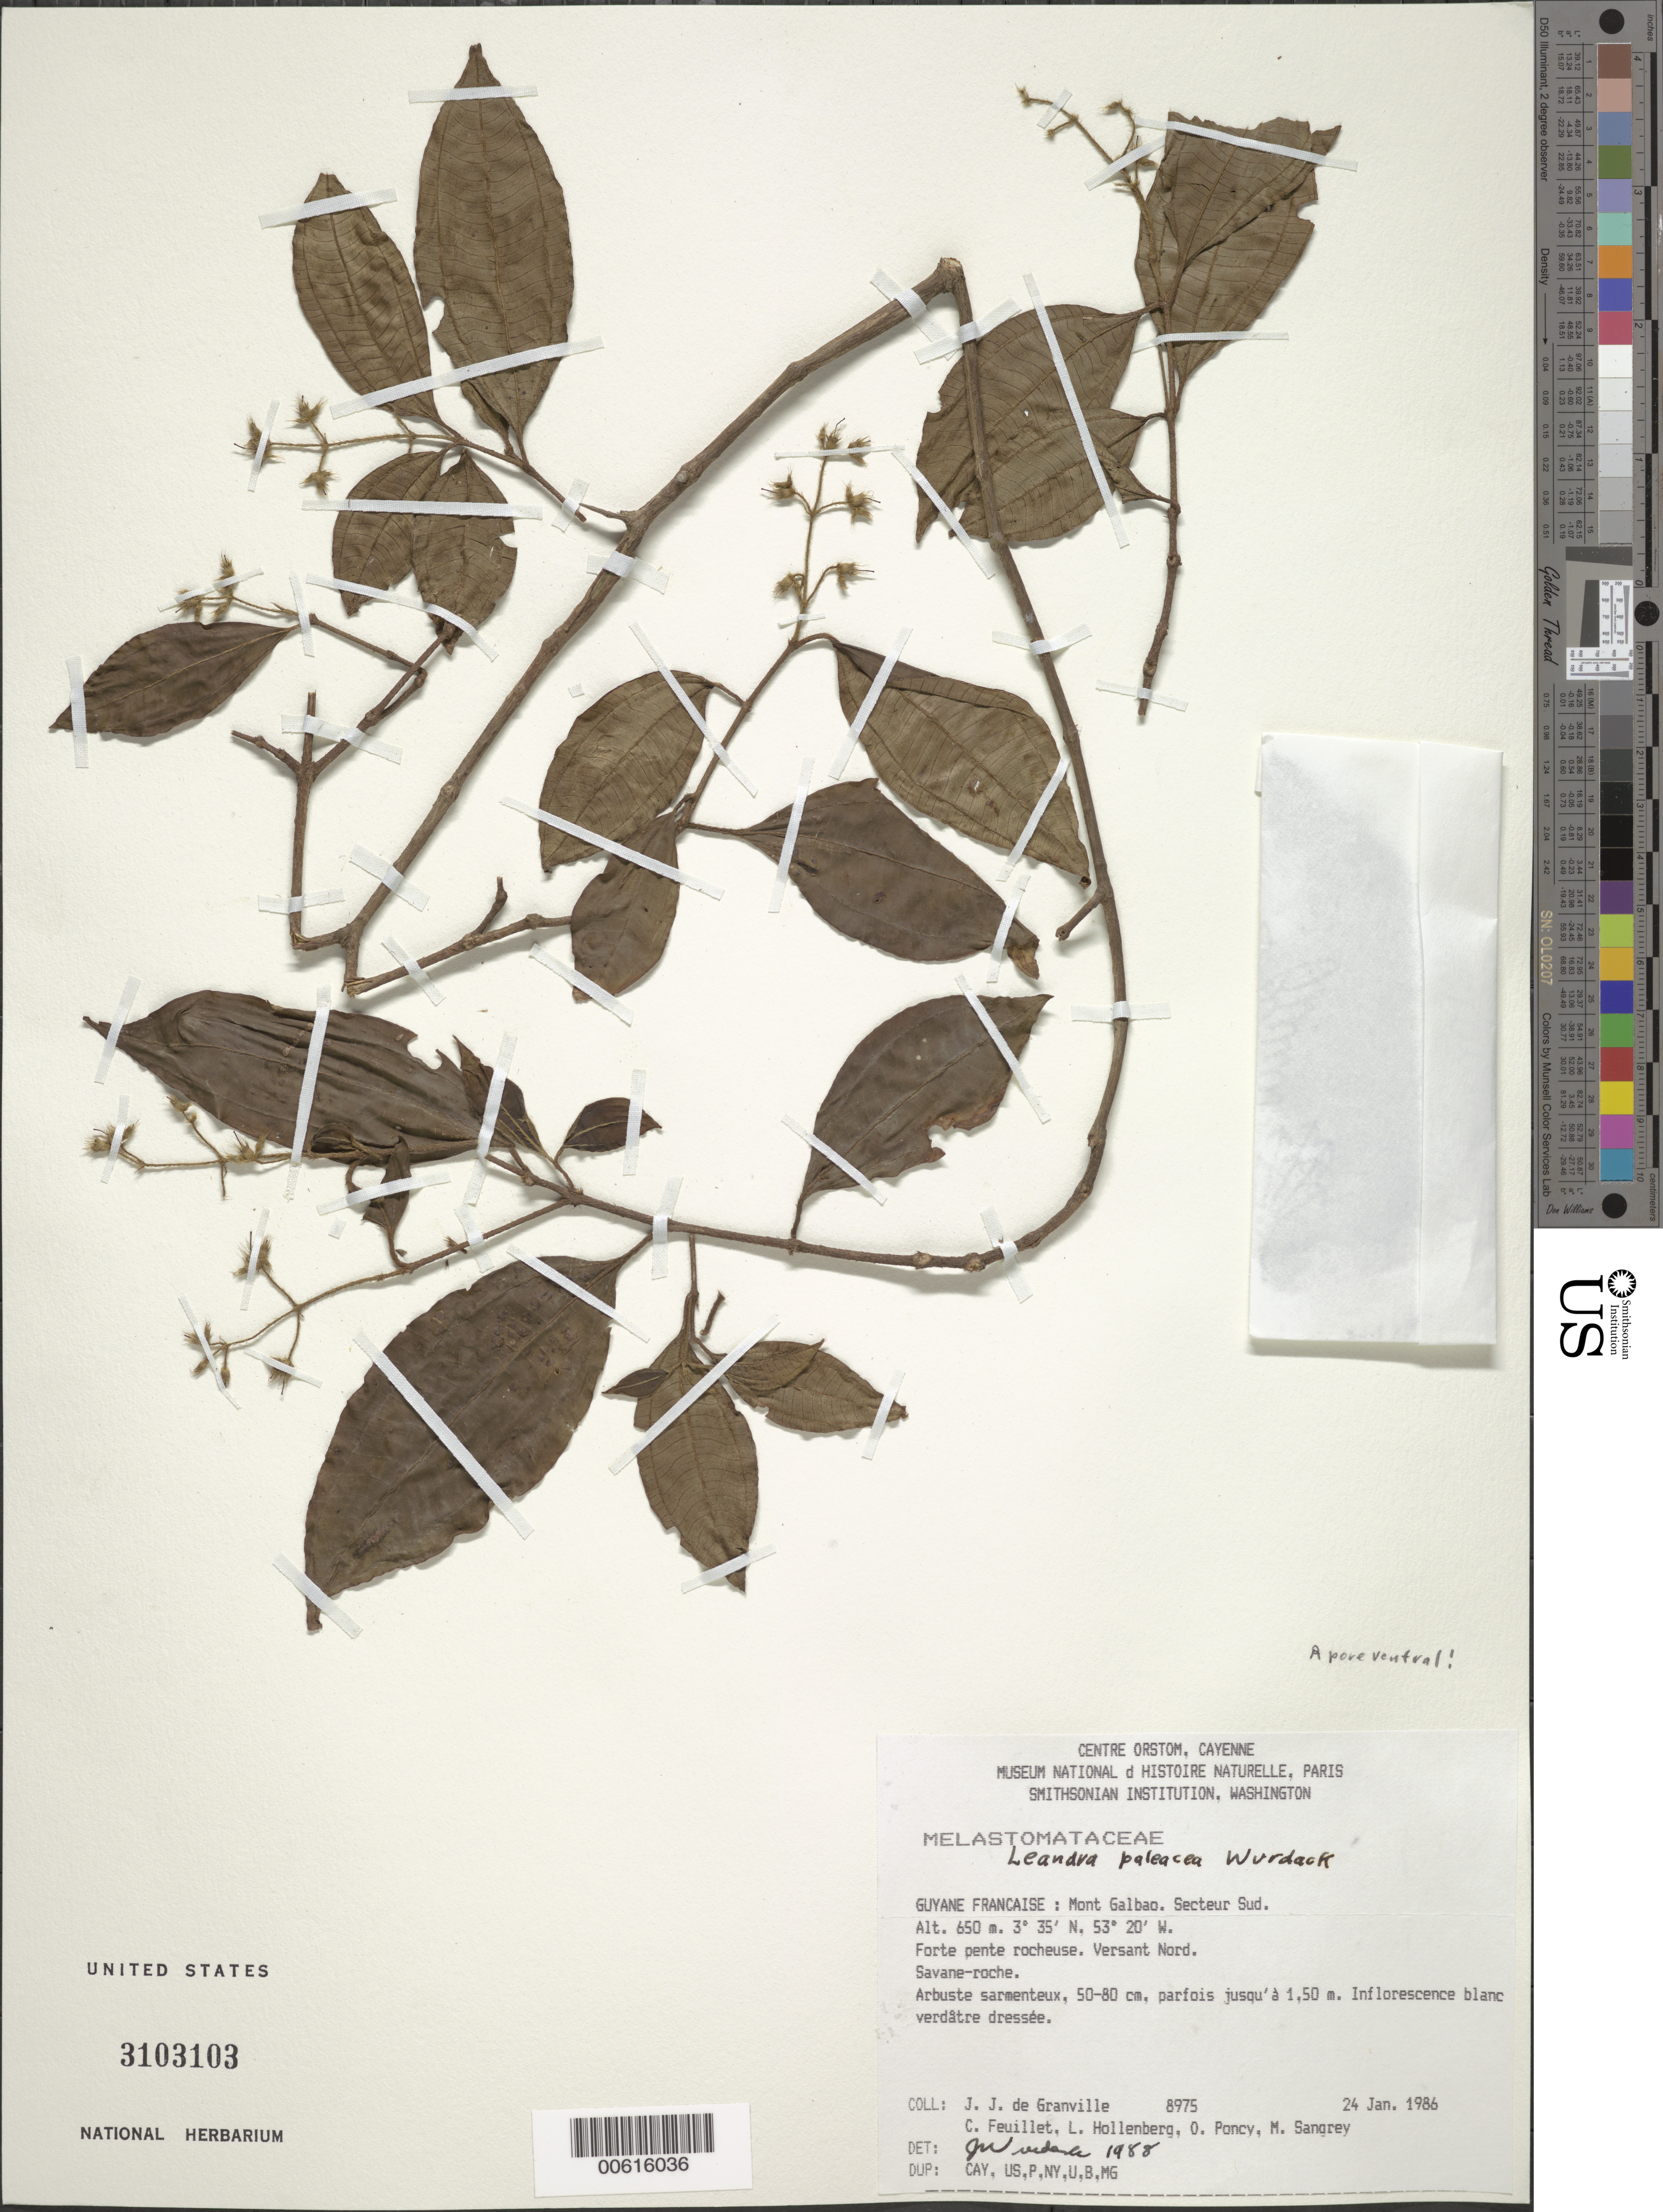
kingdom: Plantae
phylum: Tracheophyta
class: Magnoliopsida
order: Myrtales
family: Melastomataceae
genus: Leandra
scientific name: Leandra paleacea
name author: Wurdack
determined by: Wurdack, John J., (US), US (UNITED STATES)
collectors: J.-J. de Granville, C. Feuillet, L. Hollenberg, O. Poncy & M. S. Sangrey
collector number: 8975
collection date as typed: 24-Jan-86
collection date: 1986-01-24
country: French Guiana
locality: Mont Galbao. Secteur Sud. Versant Nord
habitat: Savane-roche. Forte pente rocheuse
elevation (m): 650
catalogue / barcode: US 3103103